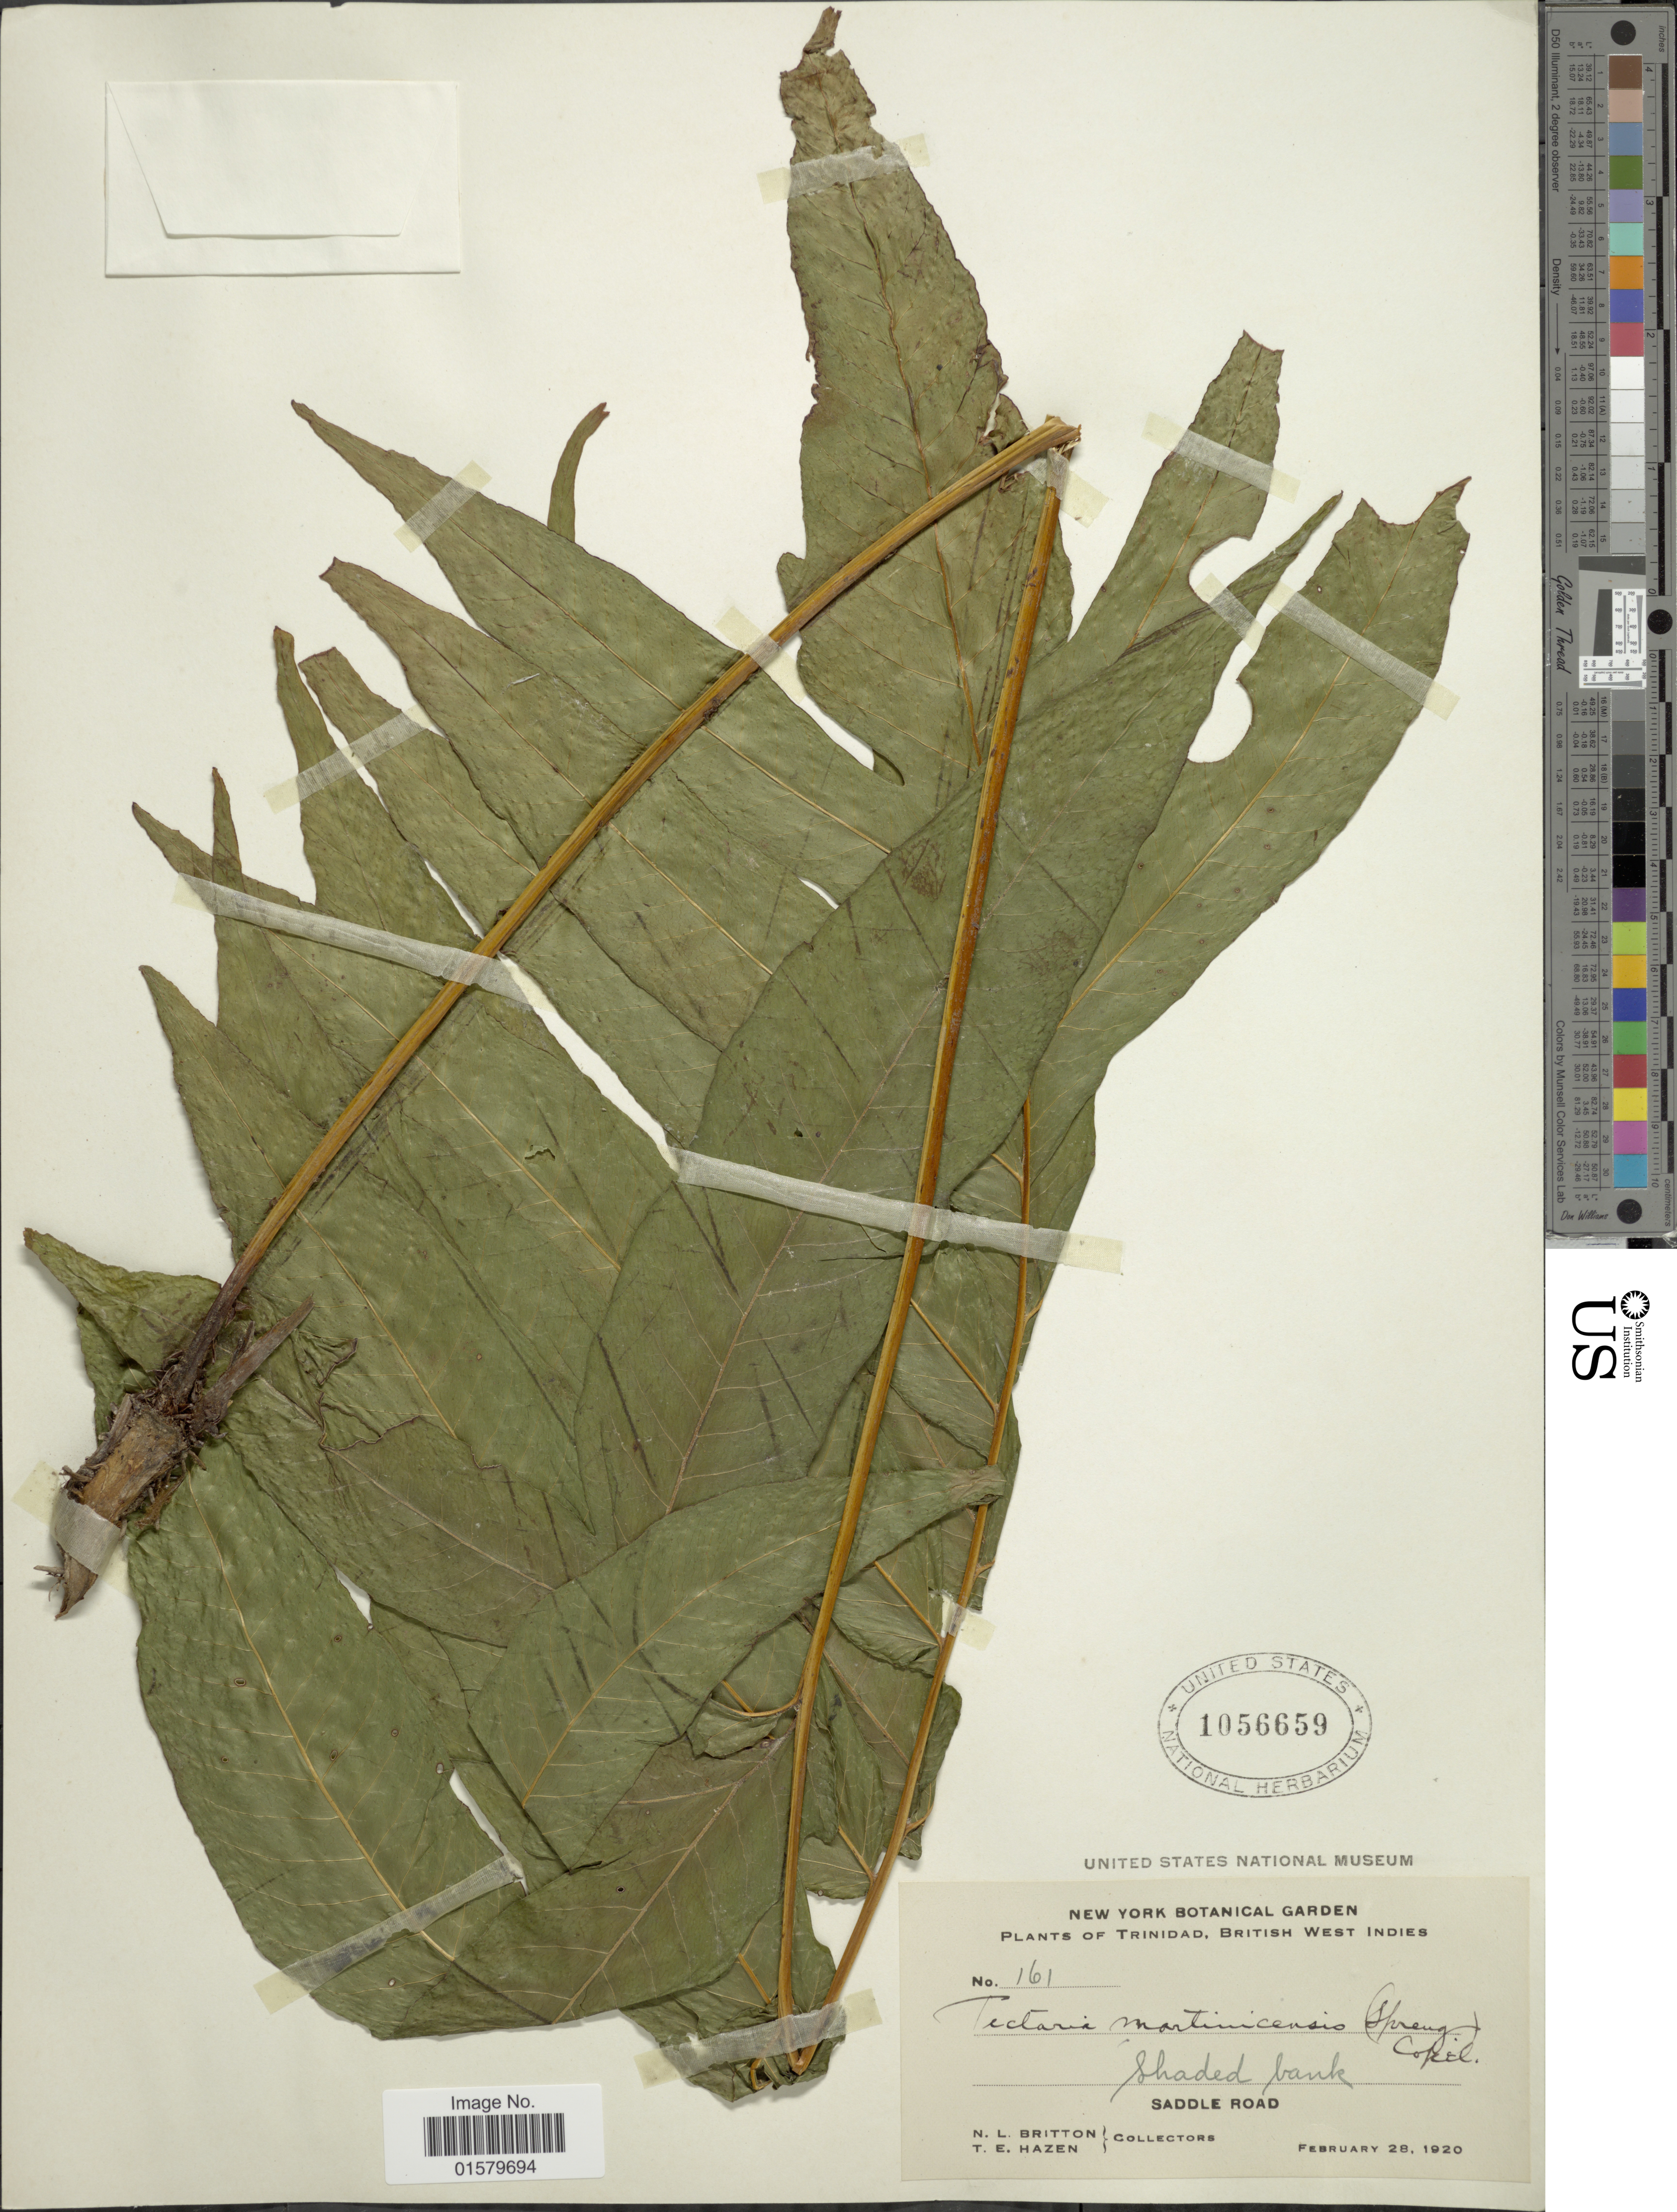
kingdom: Plantae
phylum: Tracheophyta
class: Polypodiopsida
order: Polypodiales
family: Tectariaceae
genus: Tectaria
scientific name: Tectaria incisa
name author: Cav.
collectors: N. Britton & T. E. Hazen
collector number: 161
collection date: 1920-02-28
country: Trinidad and Tobago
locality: Saddle Road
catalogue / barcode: US 1056659